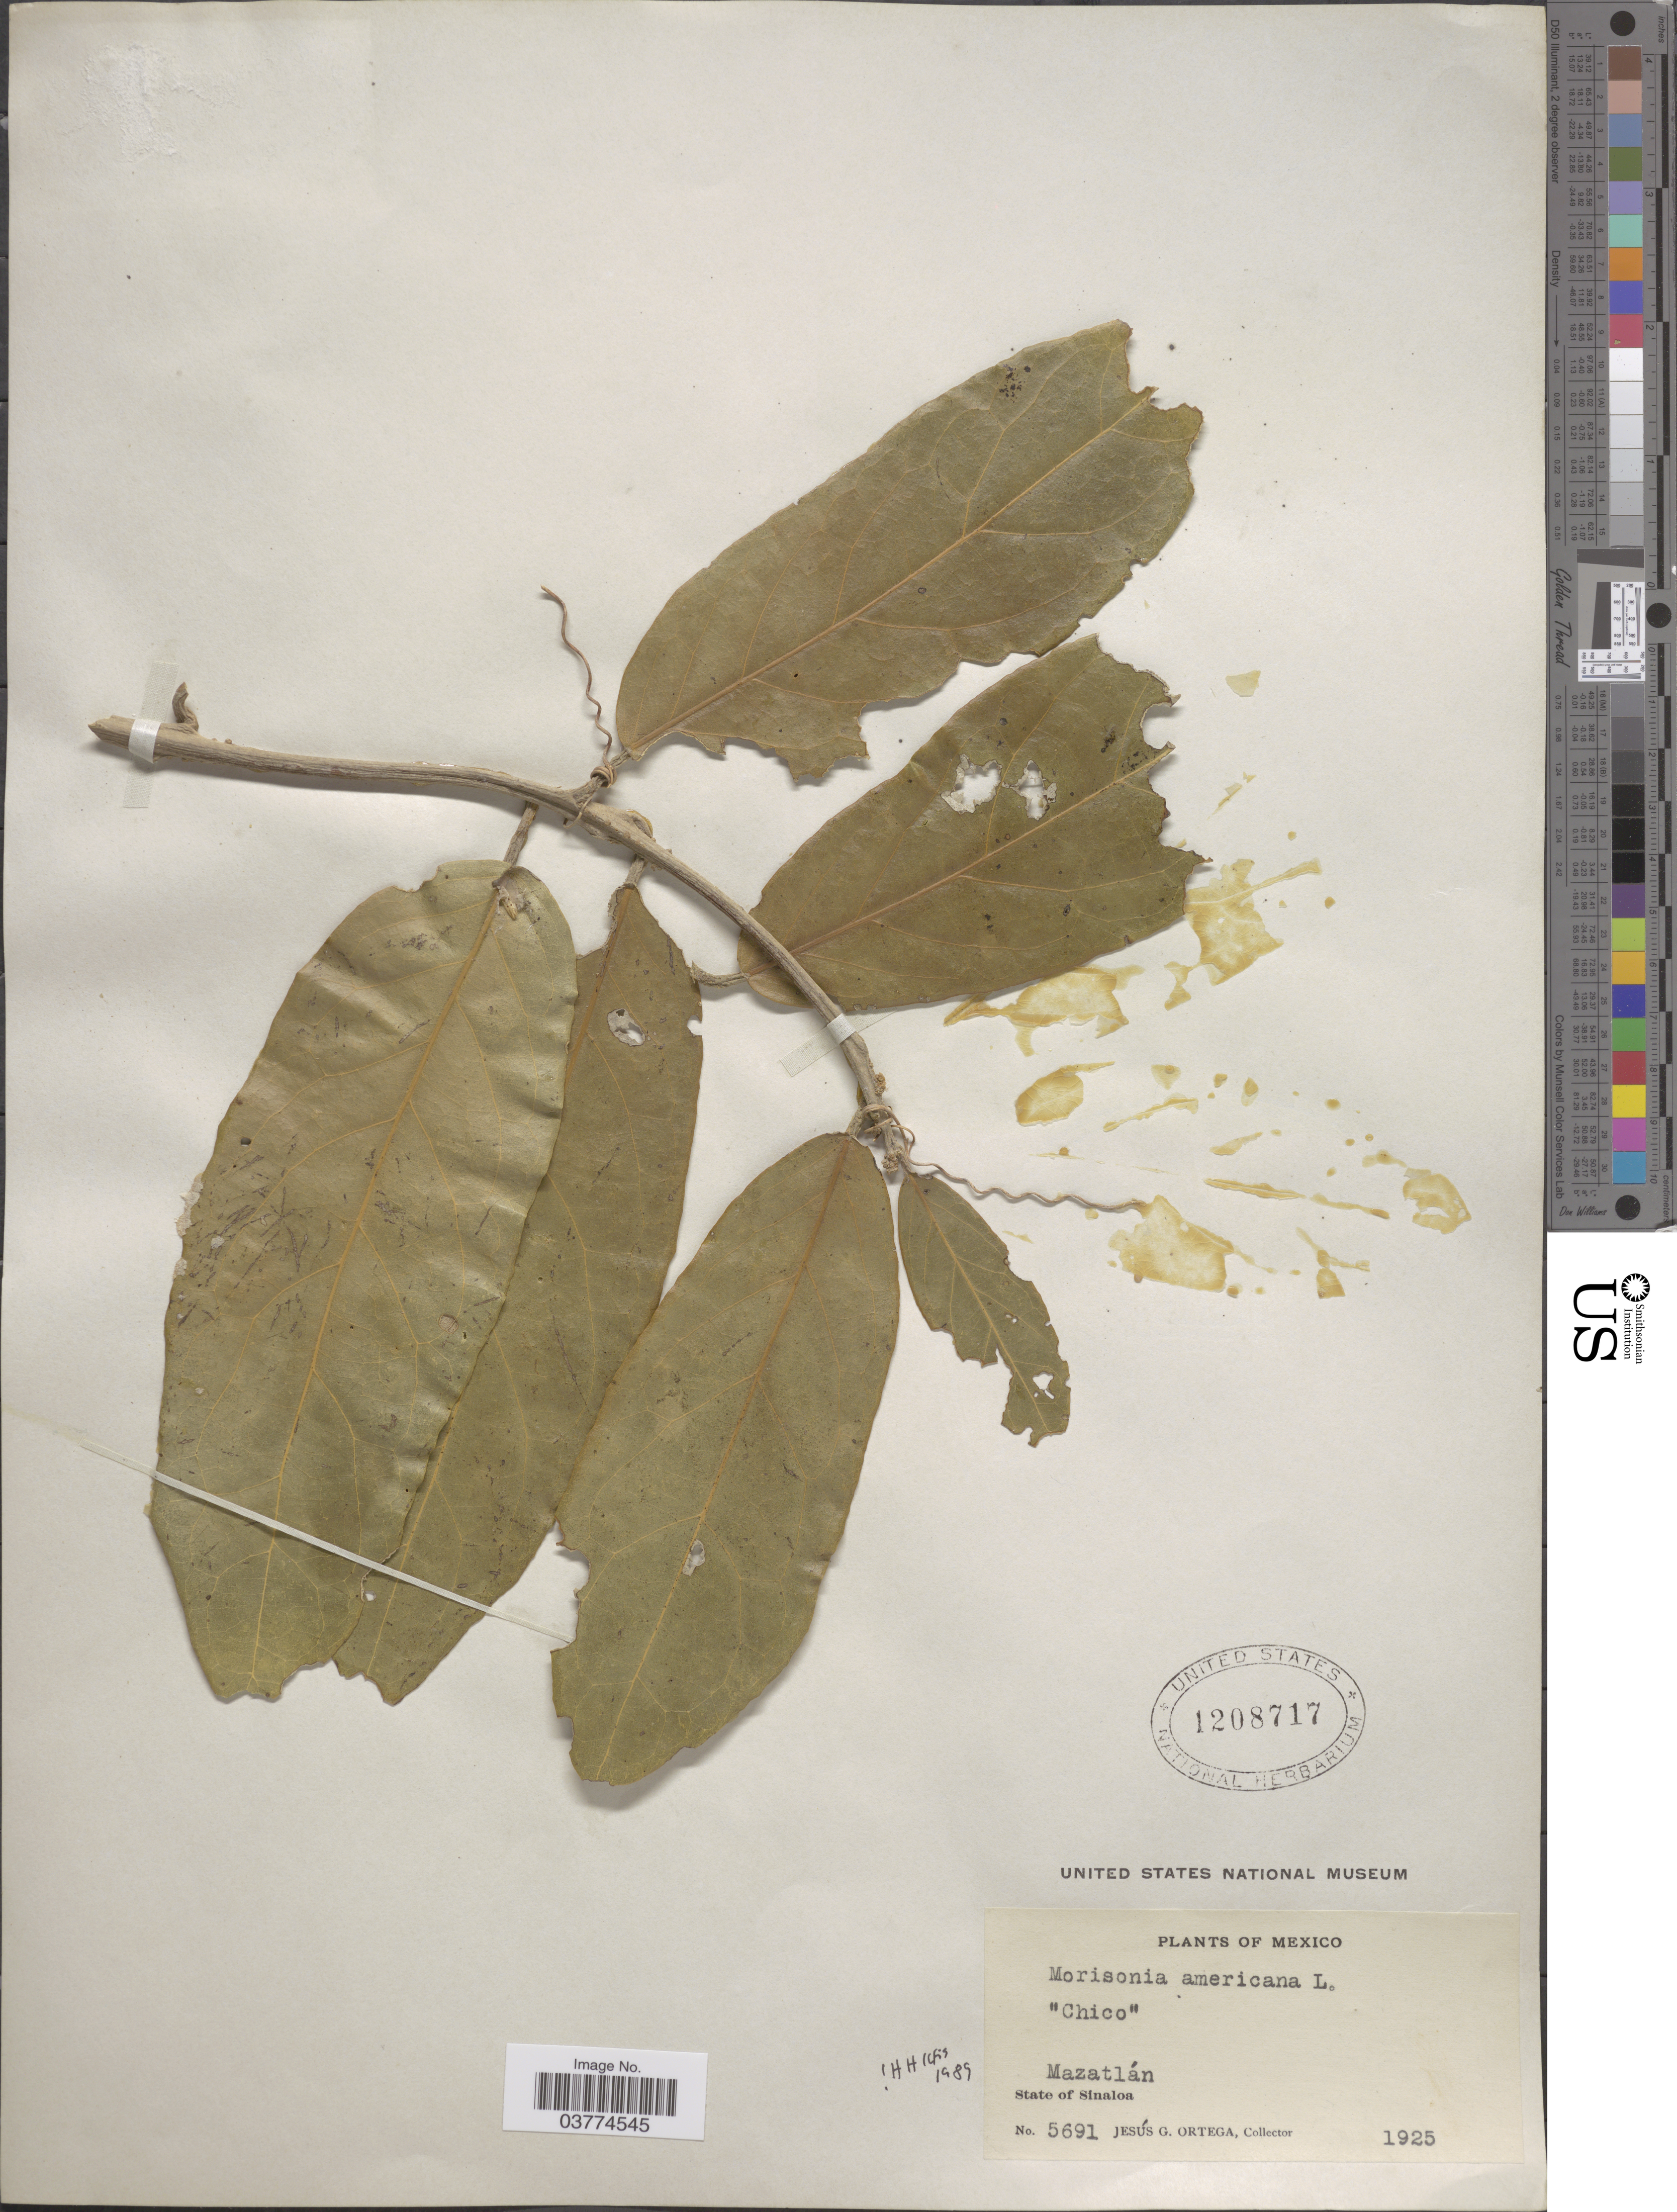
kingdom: Plantae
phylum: Tracheophyta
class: Magnoliopsida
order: Brassicales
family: Capparaceae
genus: Morisonia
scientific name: Morisonia americana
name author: L.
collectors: J. Ortega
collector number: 5691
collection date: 1925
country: Mexico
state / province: Sinaloa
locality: Mazatlán.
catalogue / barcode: US 1208717